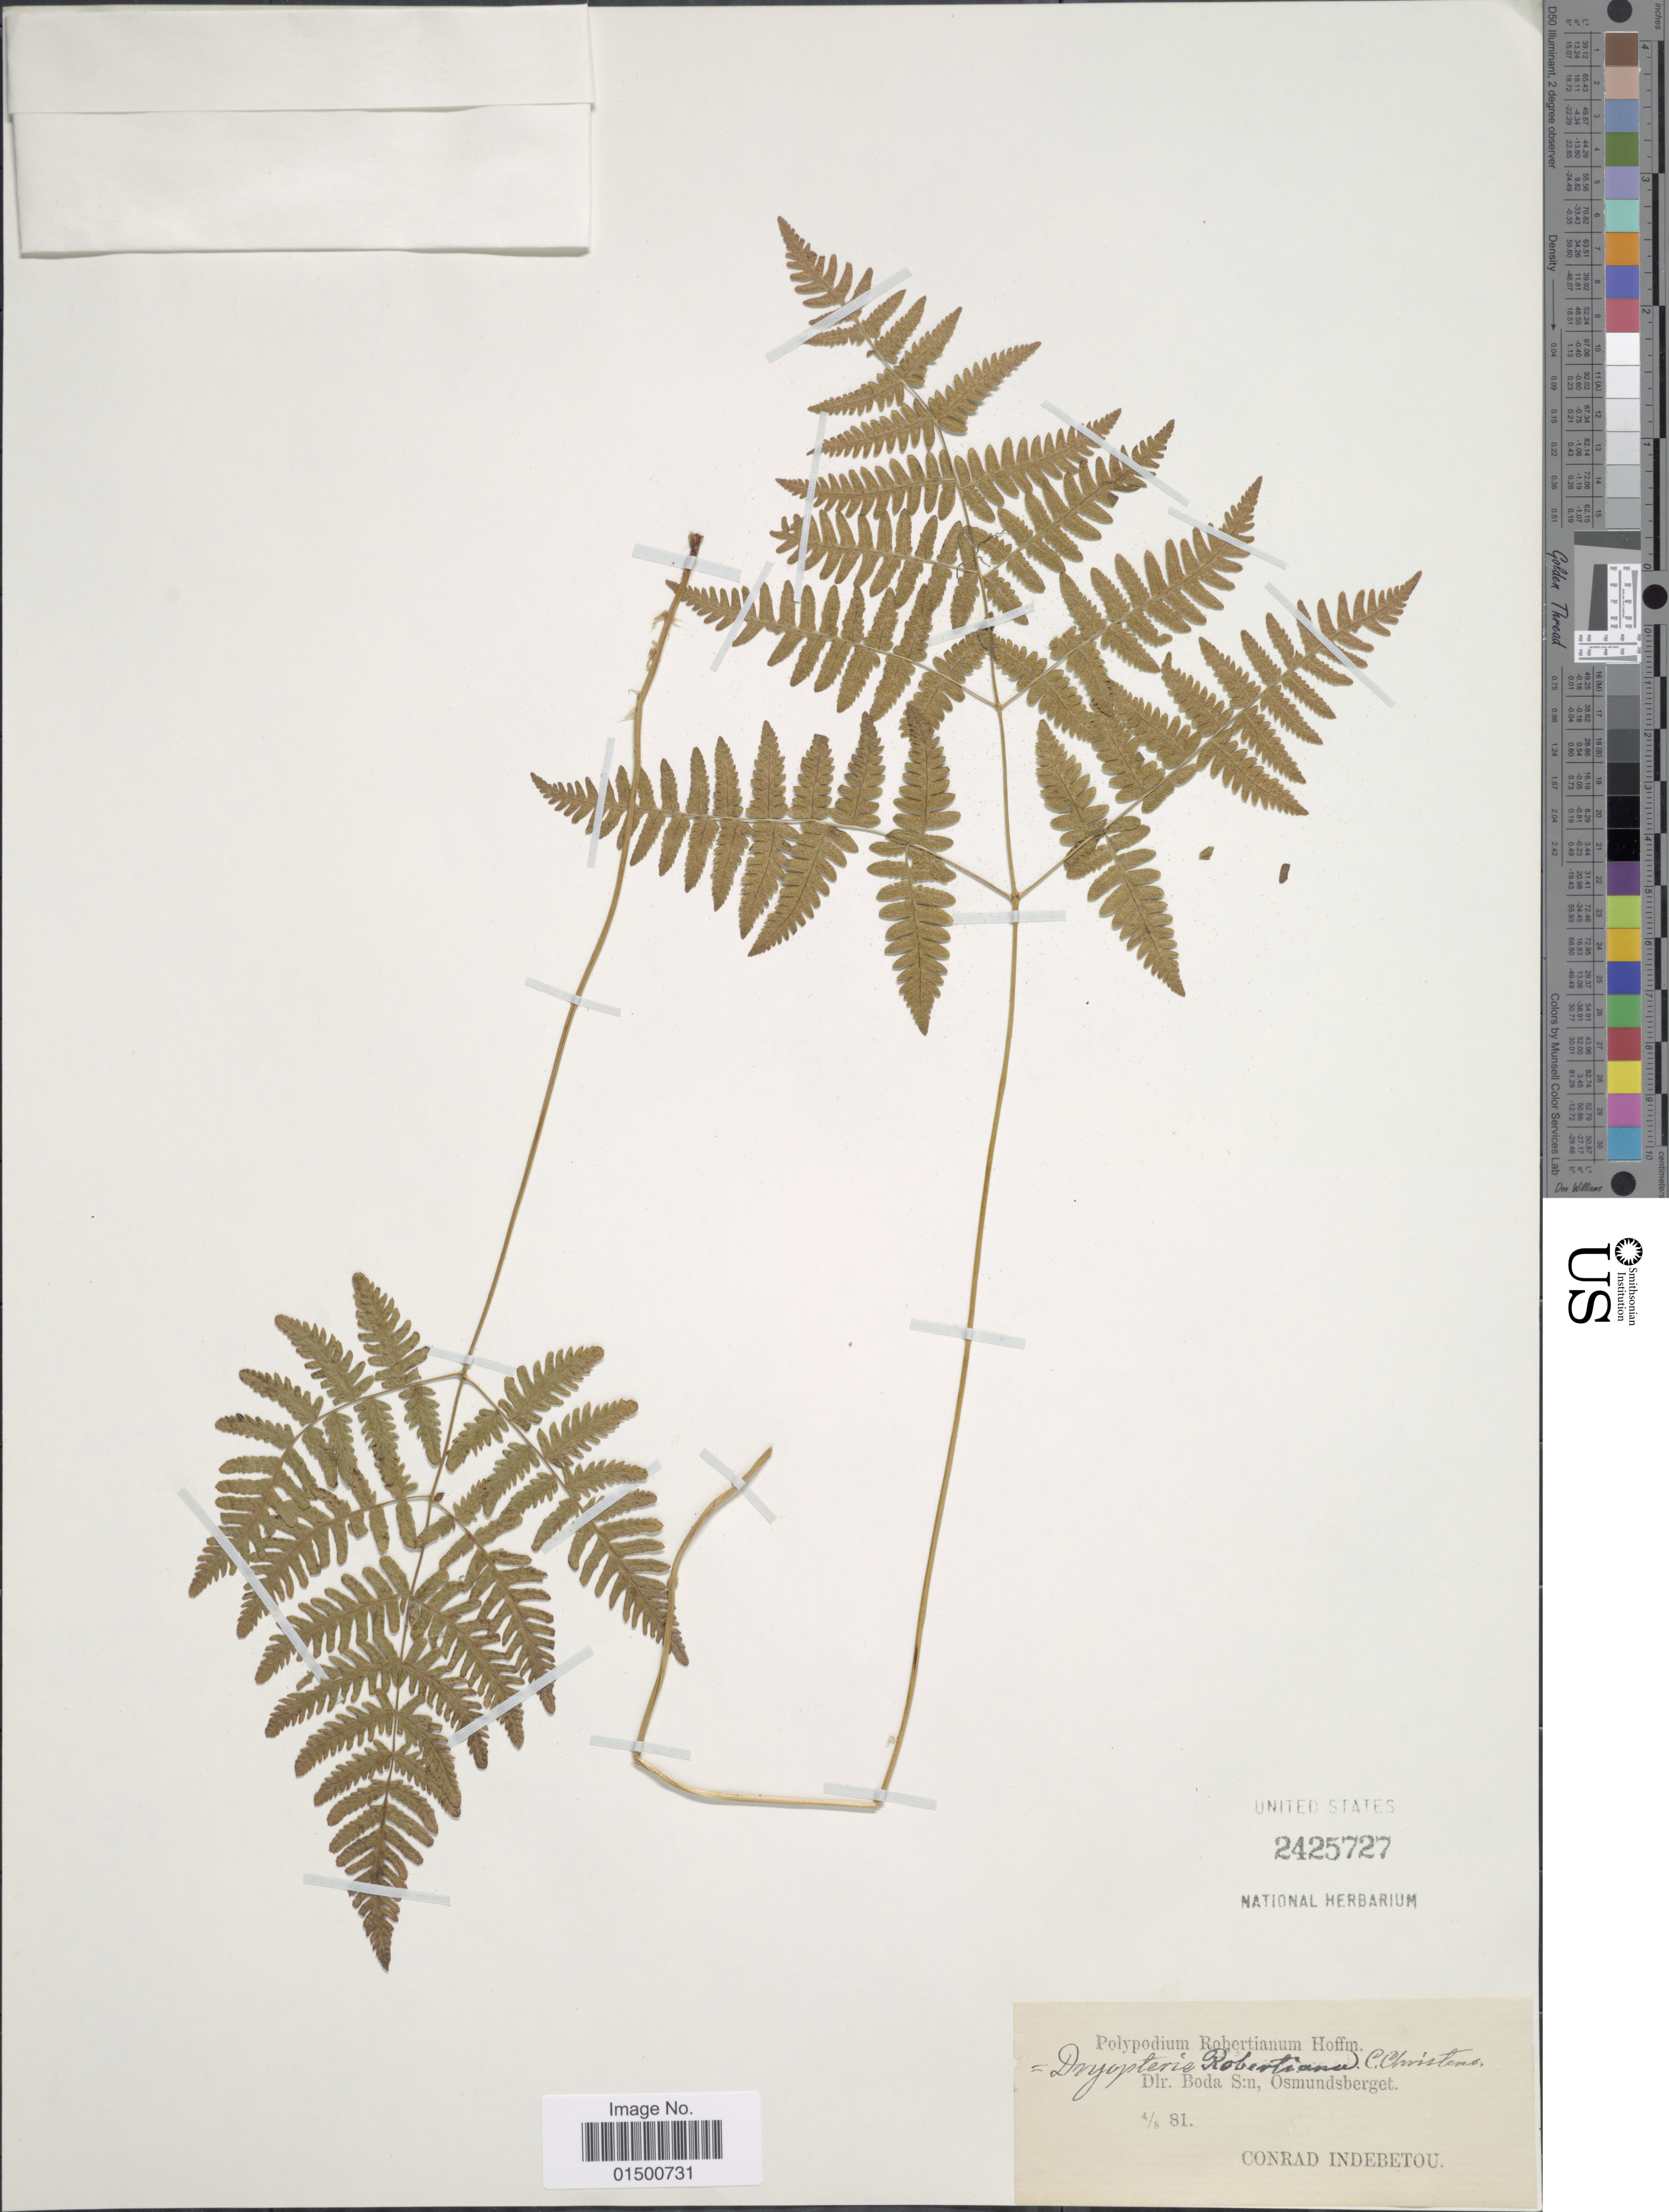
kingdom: Plantae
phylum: Tracheophyta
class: Polypodiopsida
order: Polypodiales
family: Cystopteridaceae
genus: Gymnocarpium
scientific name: Gymnocarpium robertianum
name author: (Hoffm.) Newman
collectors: C. Indebetou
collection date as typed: Transcribed d/m/y: 4/8/81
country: Sweden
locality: Dlr. Boda S:n, Osmundsberget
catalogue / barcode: US 2425727